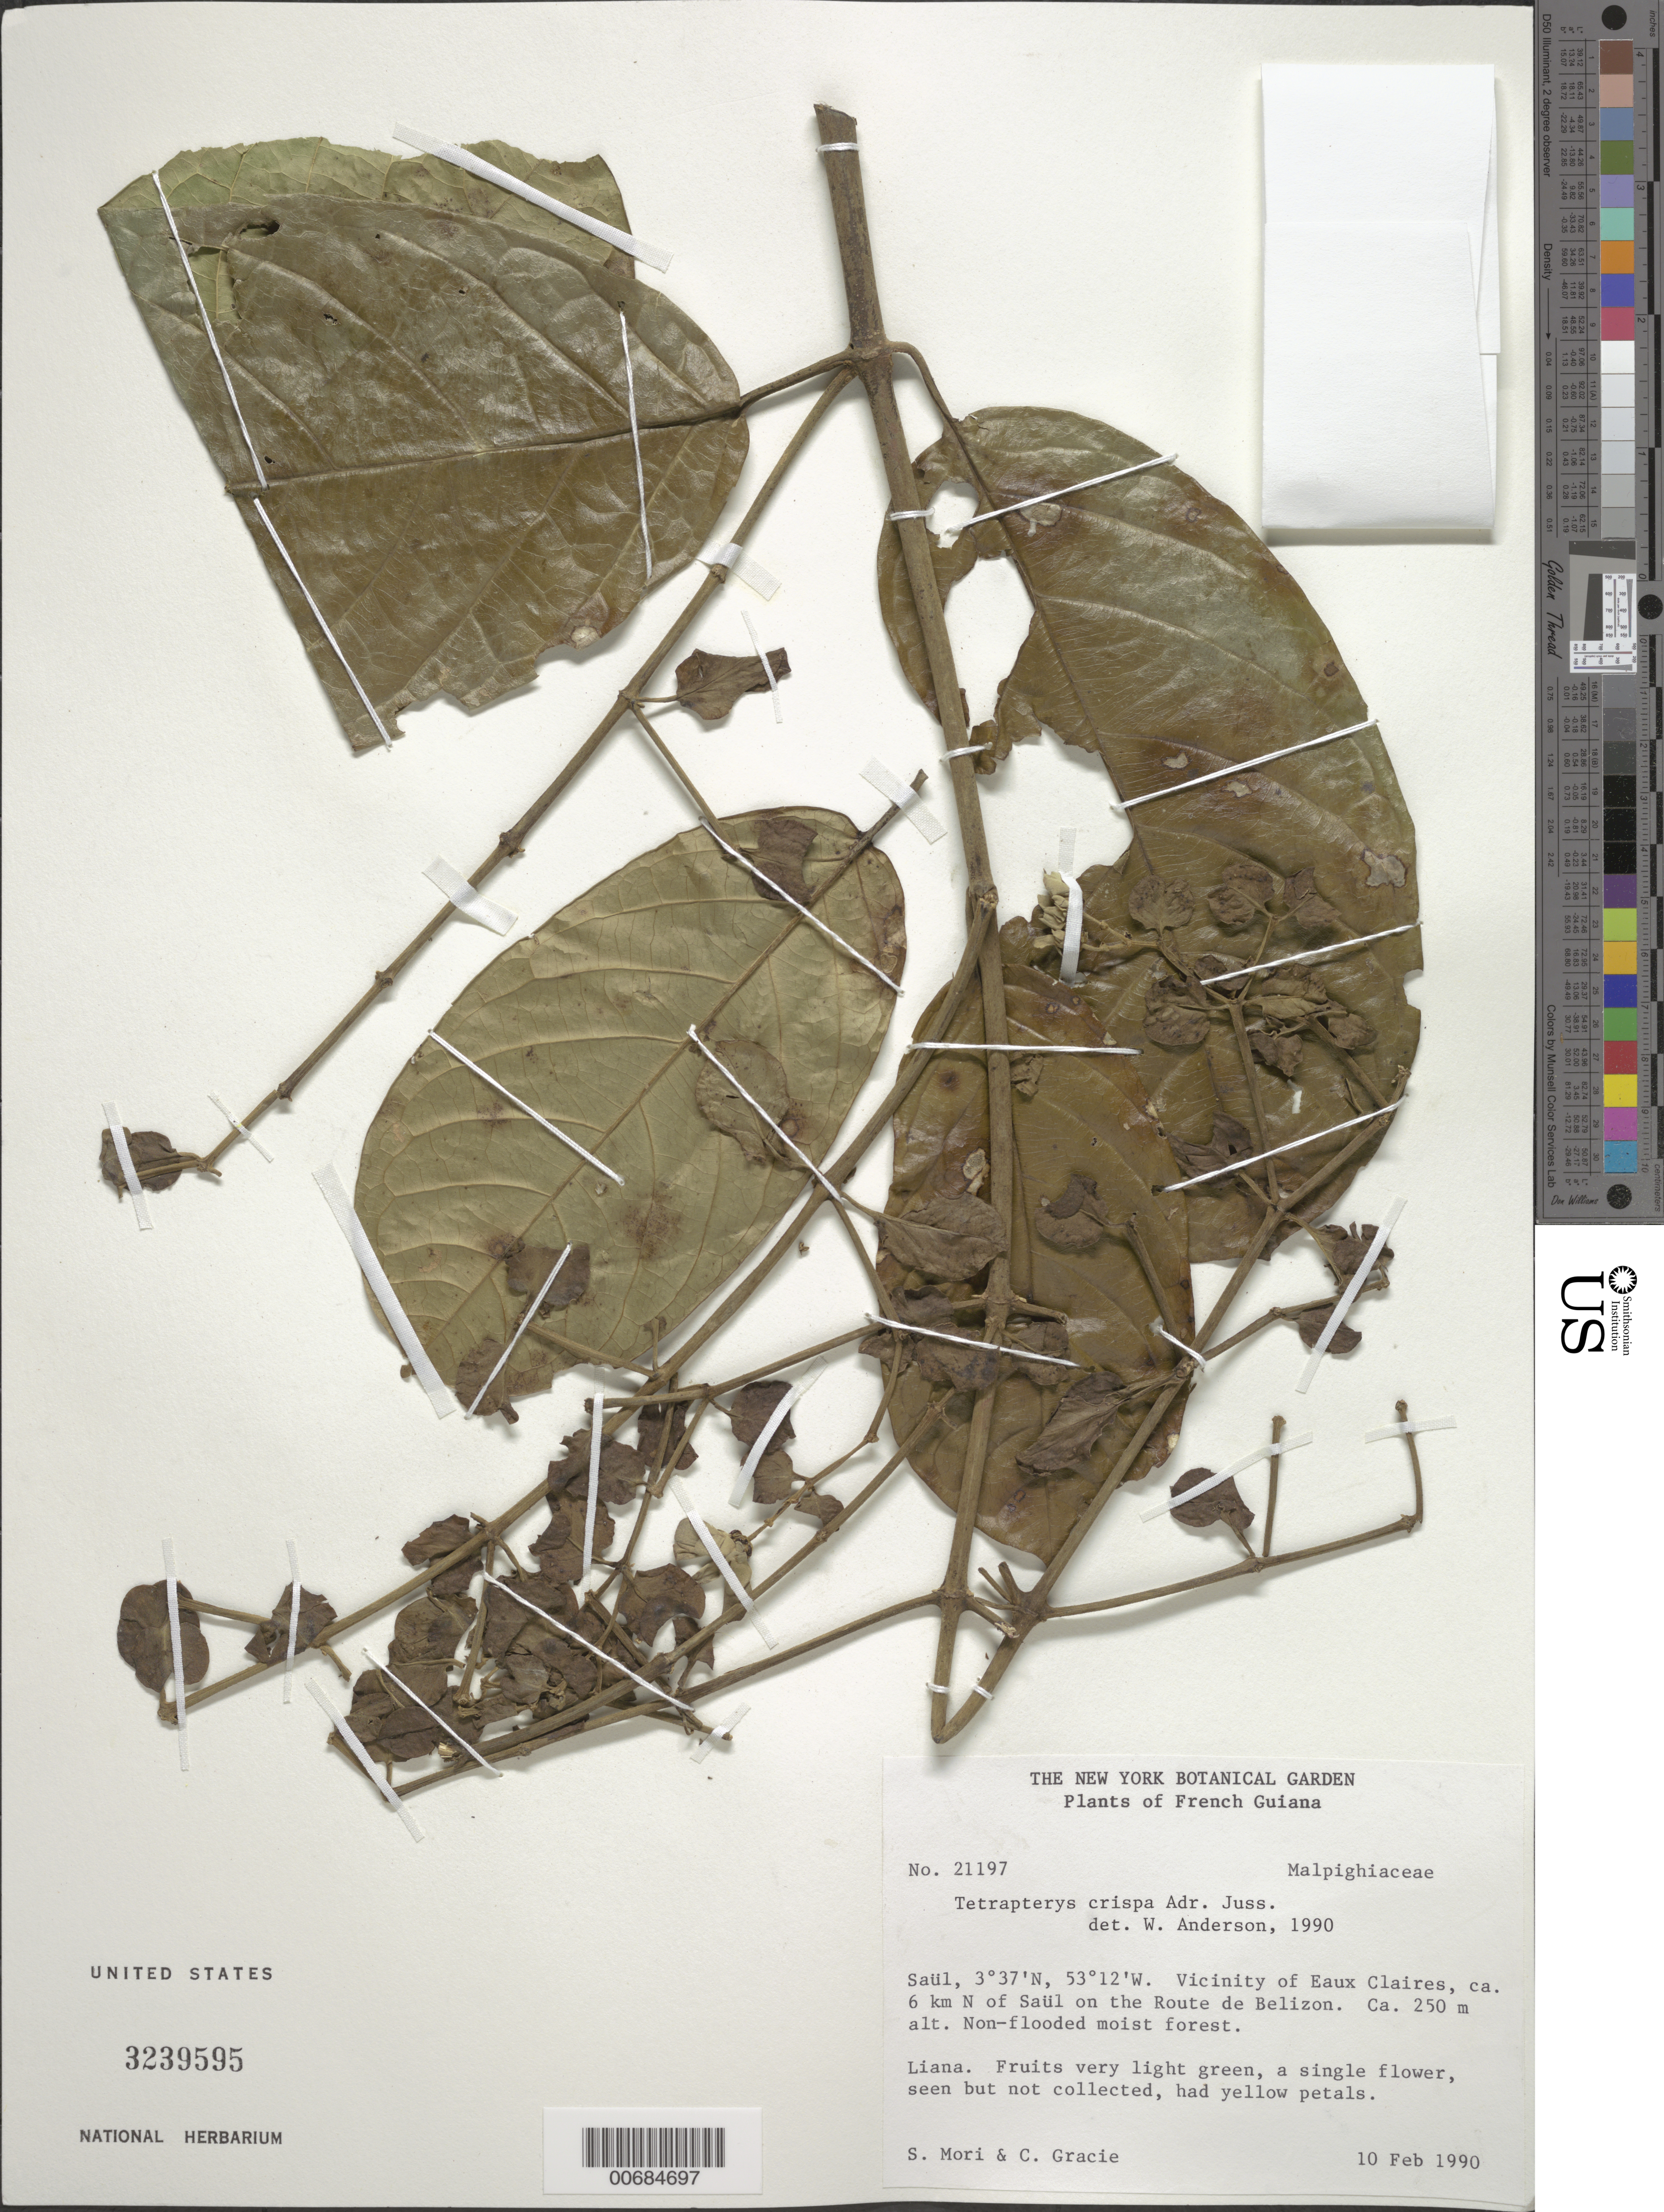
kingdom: Plantae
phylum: Tracheophyta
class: Magnoliopsida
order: Malpighiales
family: Malpighiaceae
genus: Tetrapterys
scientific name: Tetrapterys crispa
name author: A. Juss.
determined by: Anderson, W.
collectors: S. Mori & C. A. Gracie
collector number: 21197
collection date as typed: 10-Feb-90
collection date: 1990-02-10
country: French Guiana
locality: Saül, vicinity of Eaux Claires, ca. 6 km N of Saül on the Route de Belizon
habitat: Non-flooded moist forest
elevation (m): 250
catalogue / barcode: US 3239595